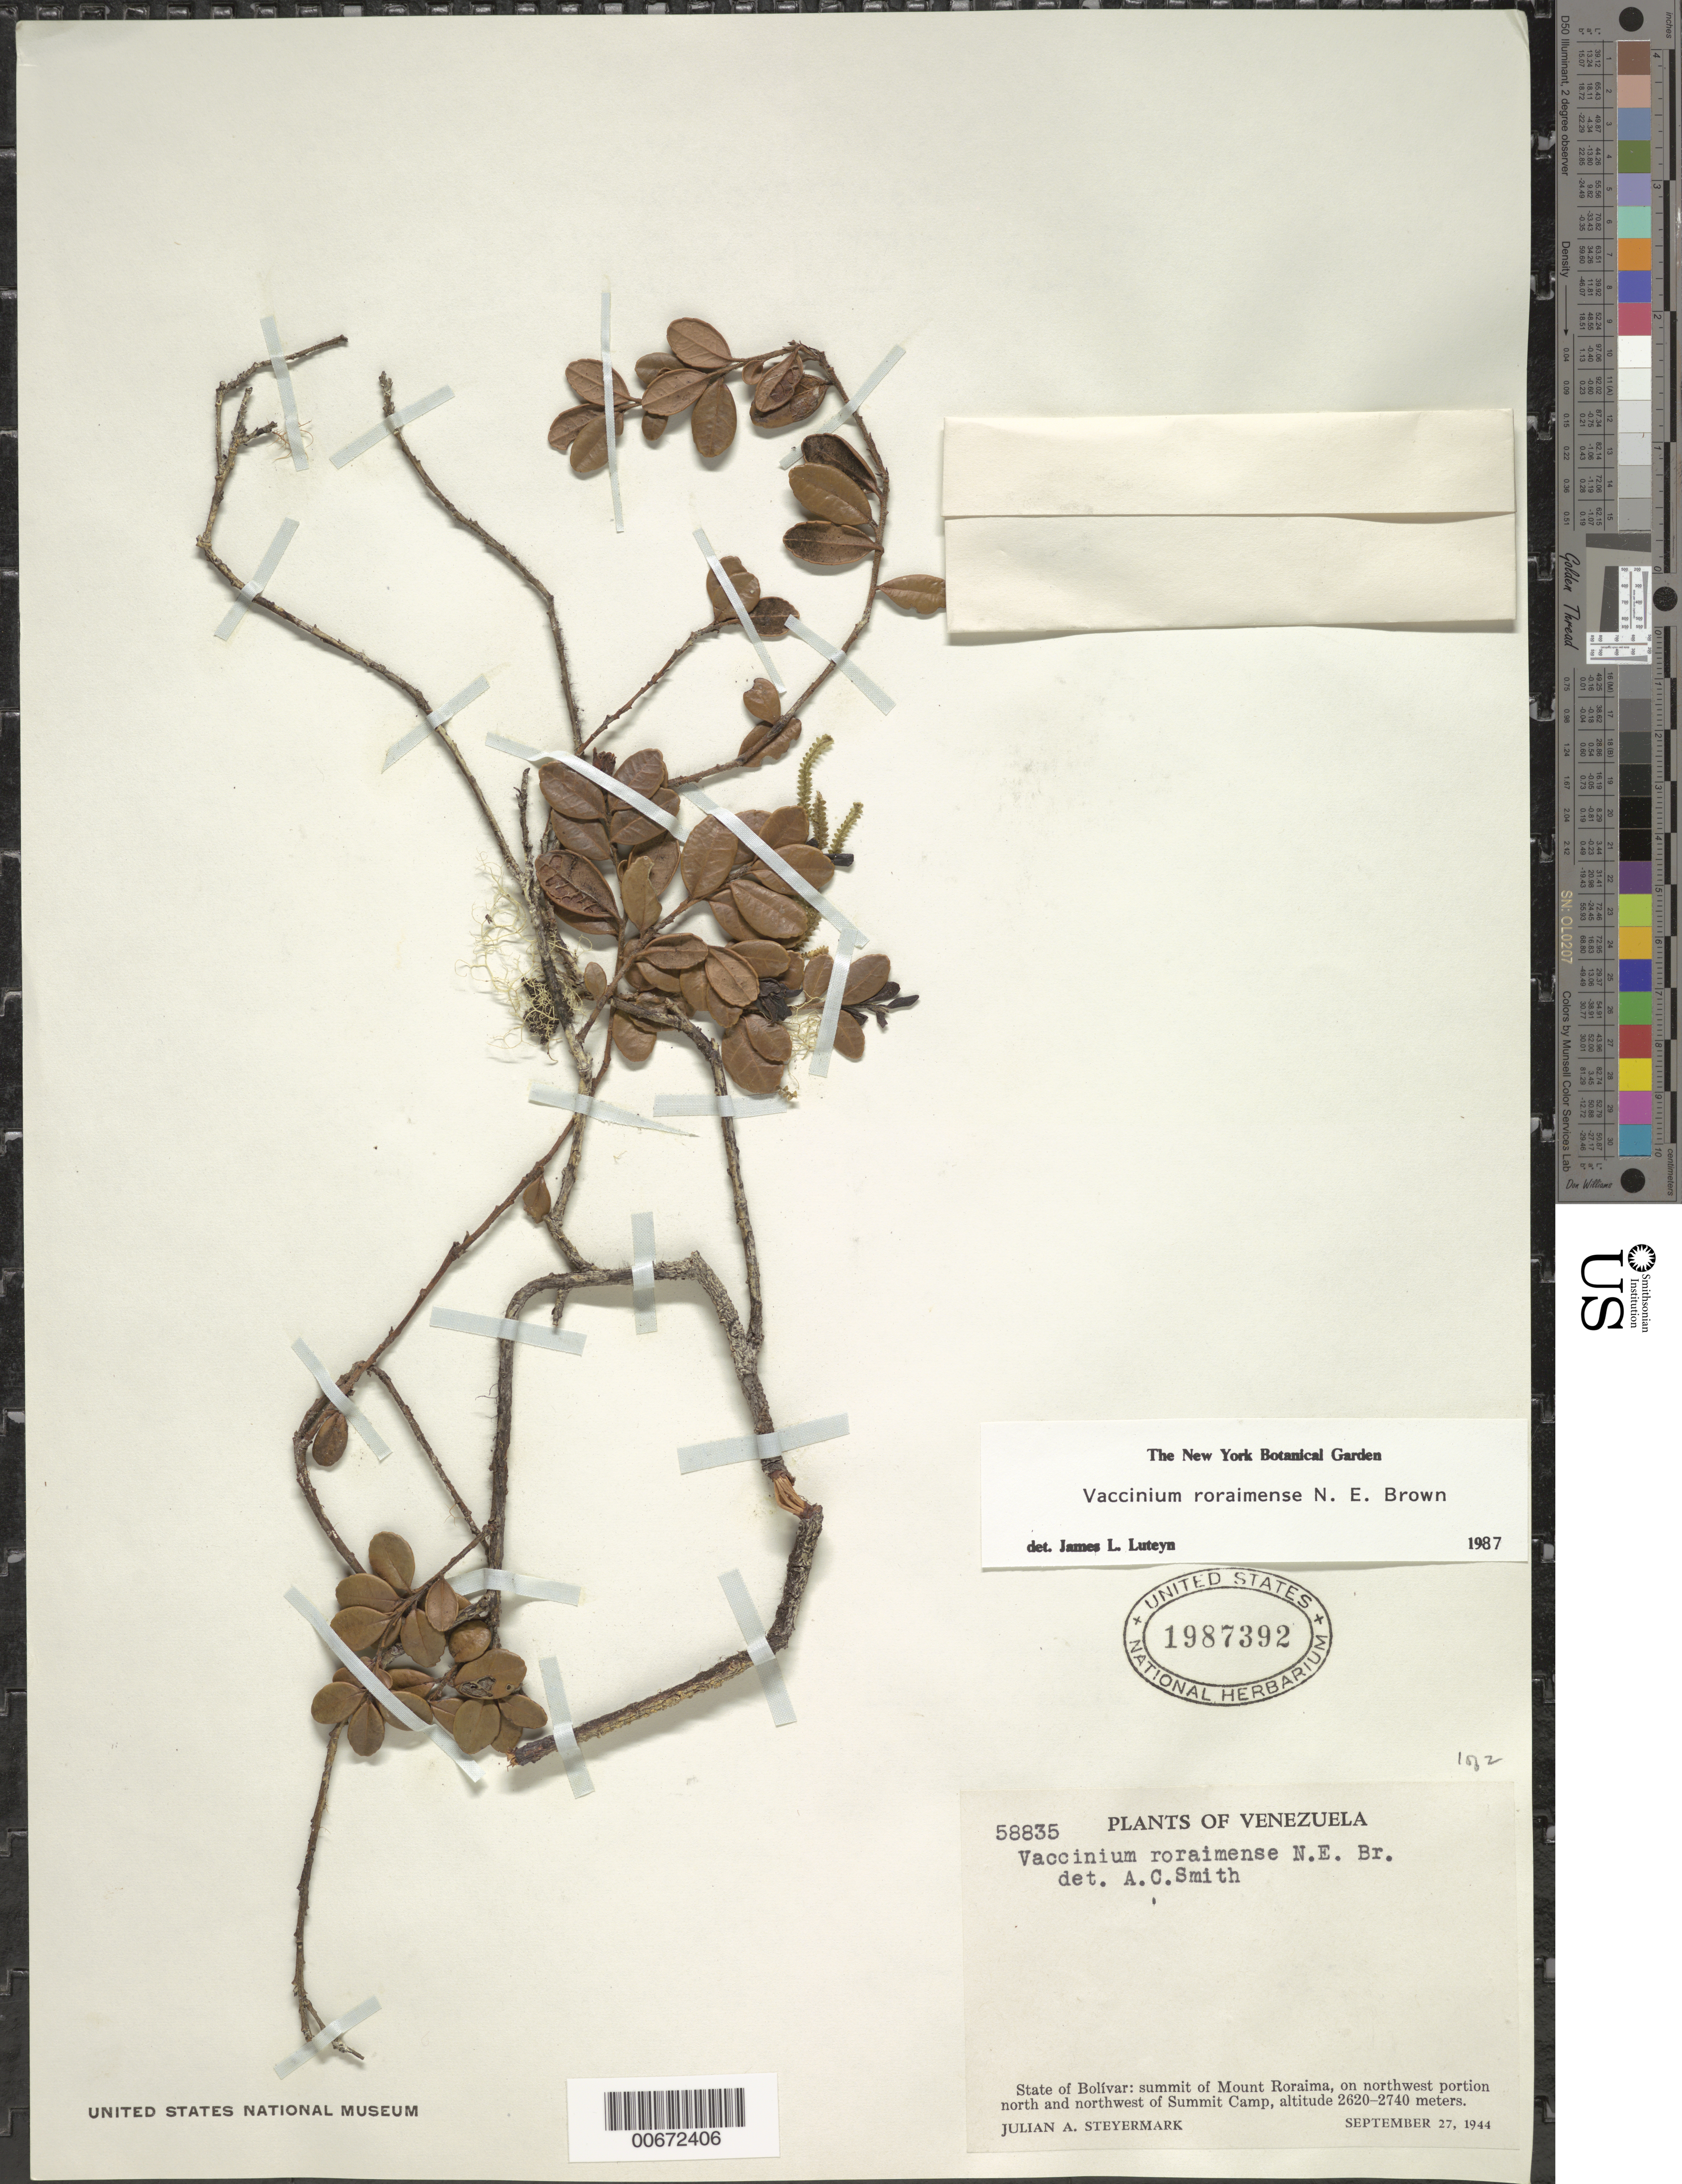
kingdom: Plantae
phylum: Tracheophyta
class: Magnoliopsida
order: Ericales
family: Ericaceae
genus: Vaccinium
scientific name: Vaccinium roraimense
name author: N.E. Br.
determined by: Luteyn, J. L.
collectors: J. Steyermark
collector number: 58835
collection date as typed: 27-Sep-44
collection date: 1944-09-27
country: Venezuela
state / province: Bolívar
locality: Mt. Roraima, summit, on northwest portion, north and northwest of Summit Camp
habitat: NW portion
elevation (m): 2620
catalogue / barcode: US 1987392